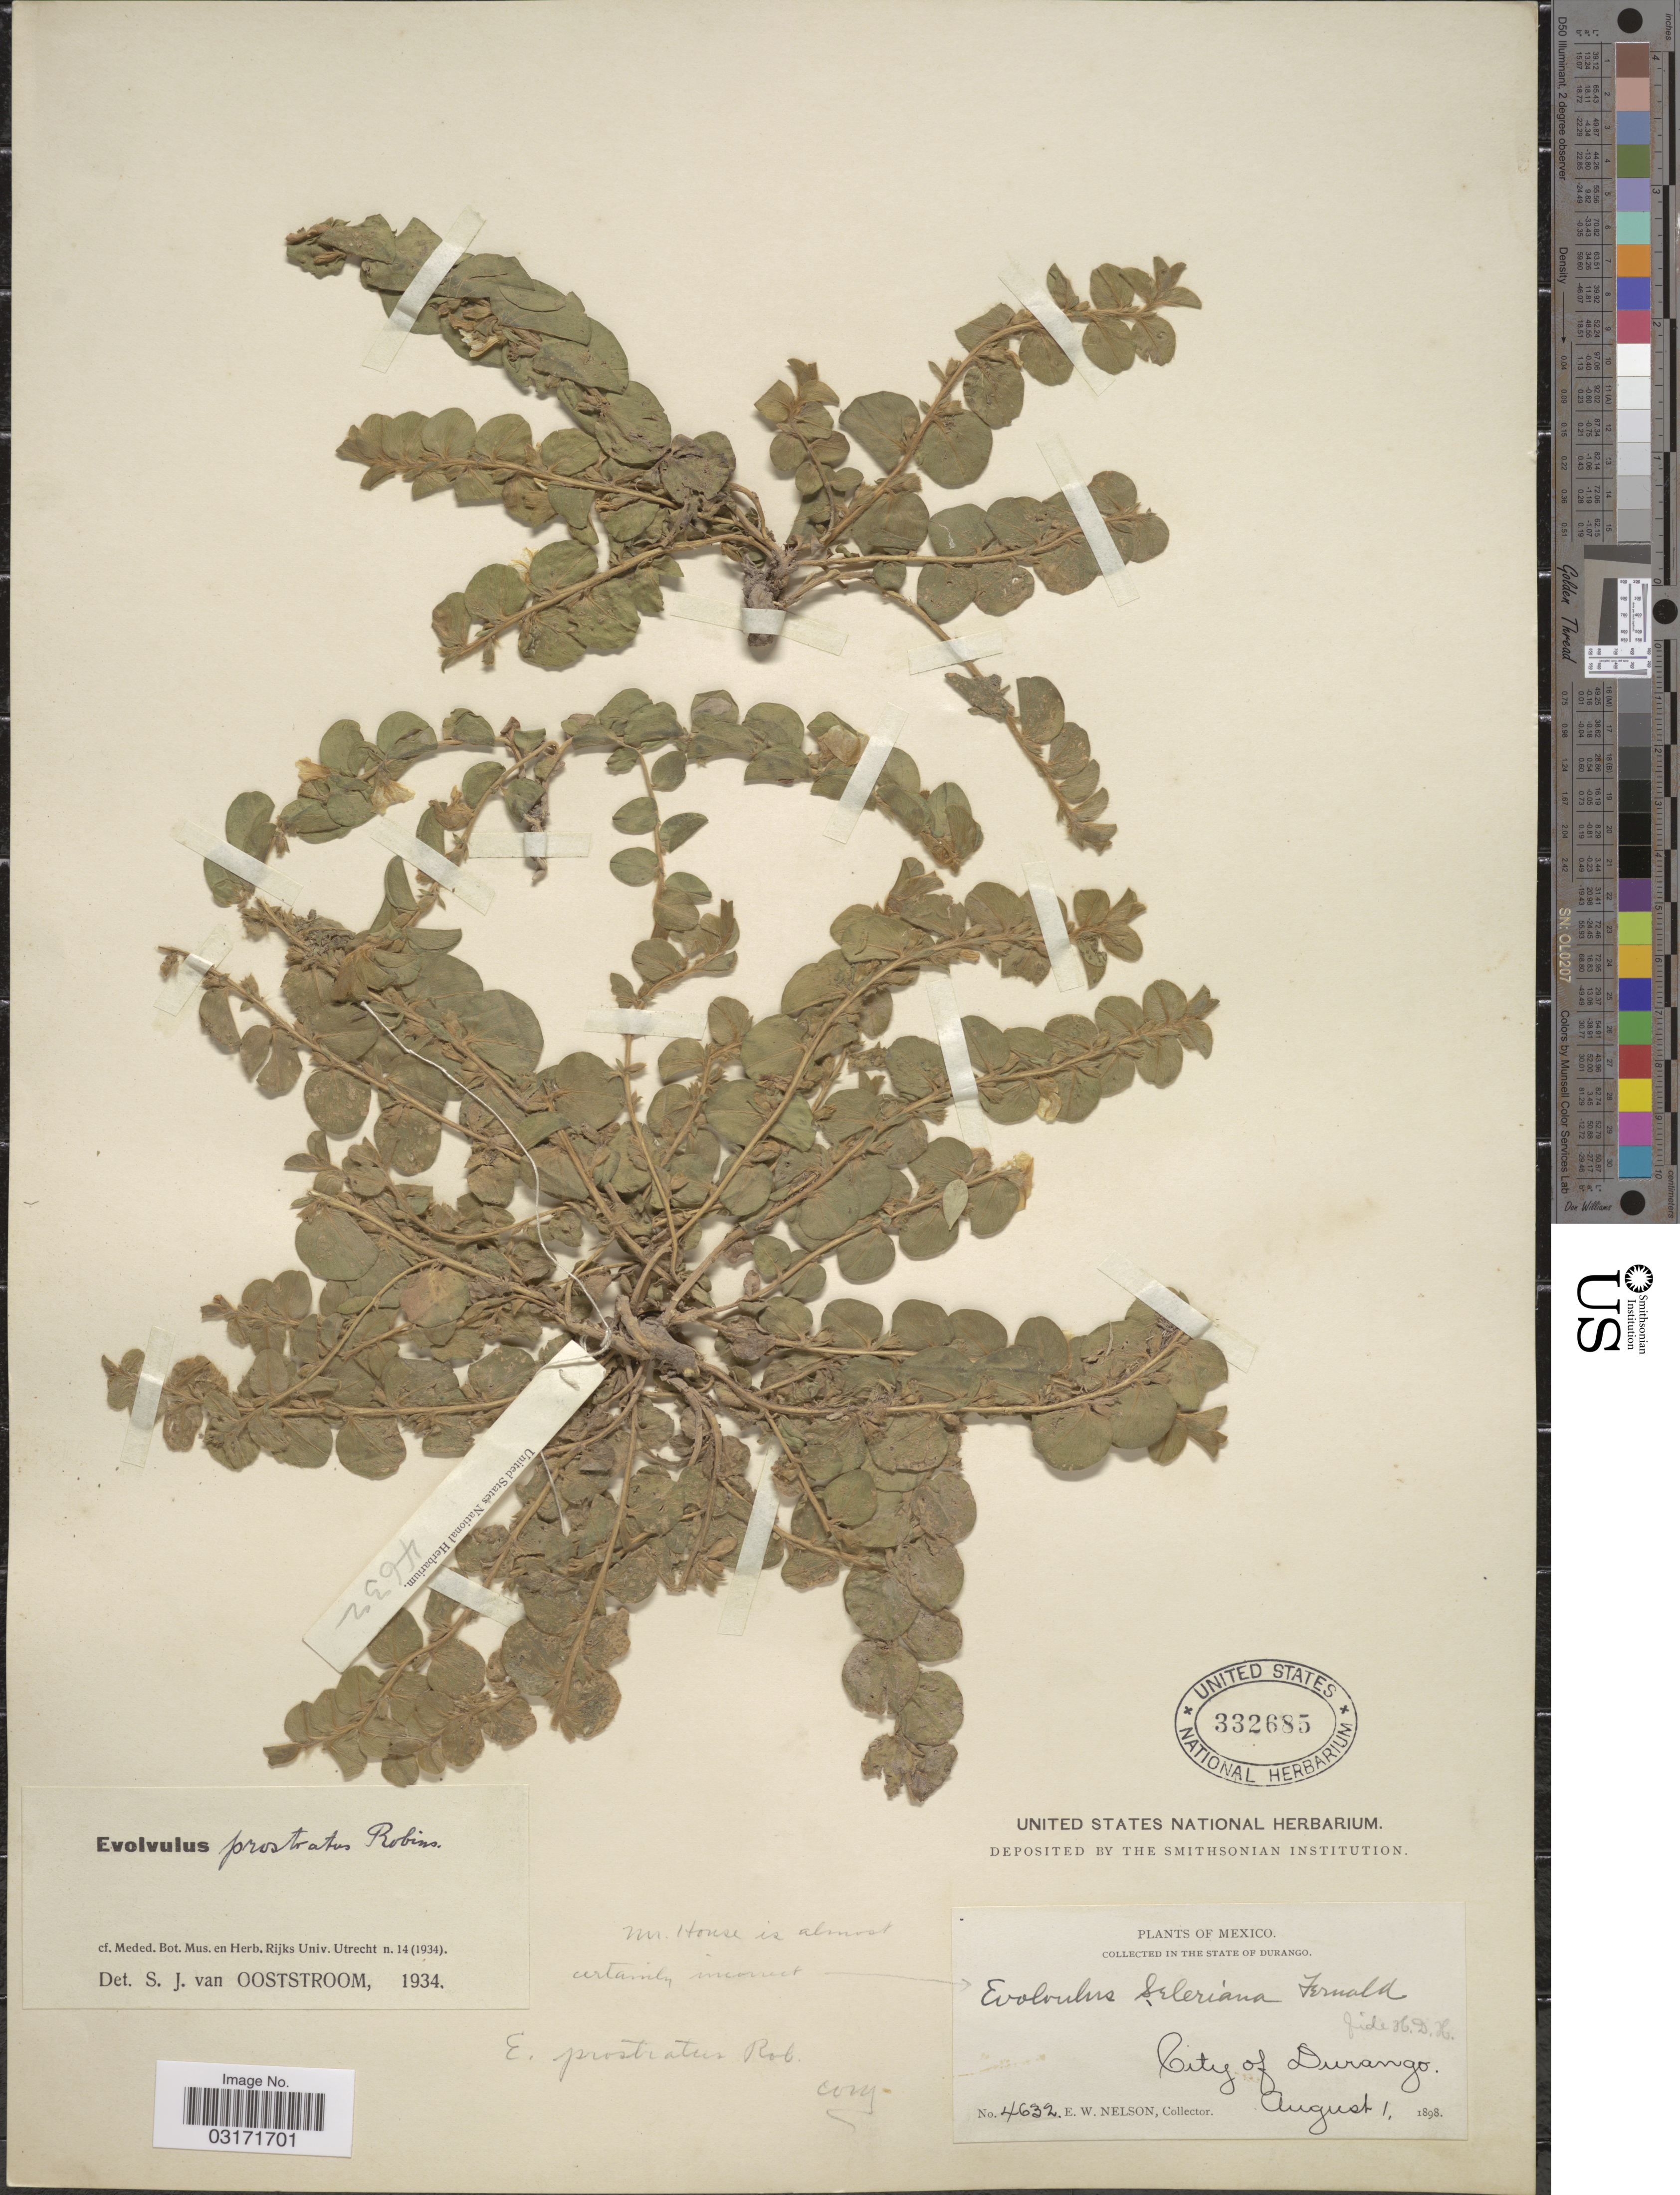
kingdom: Plantae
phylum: Tracheophyta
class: Magnoliopsida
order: Solanales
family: Convolvulaceae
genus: Evolvulus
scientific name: Evolvulus prostratus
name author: B.L. Rob.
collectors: E. W. Nelson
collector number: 4632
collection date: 1898-08-01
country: Mexico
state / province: Durango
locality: City of Durango.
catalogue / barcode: US 332685